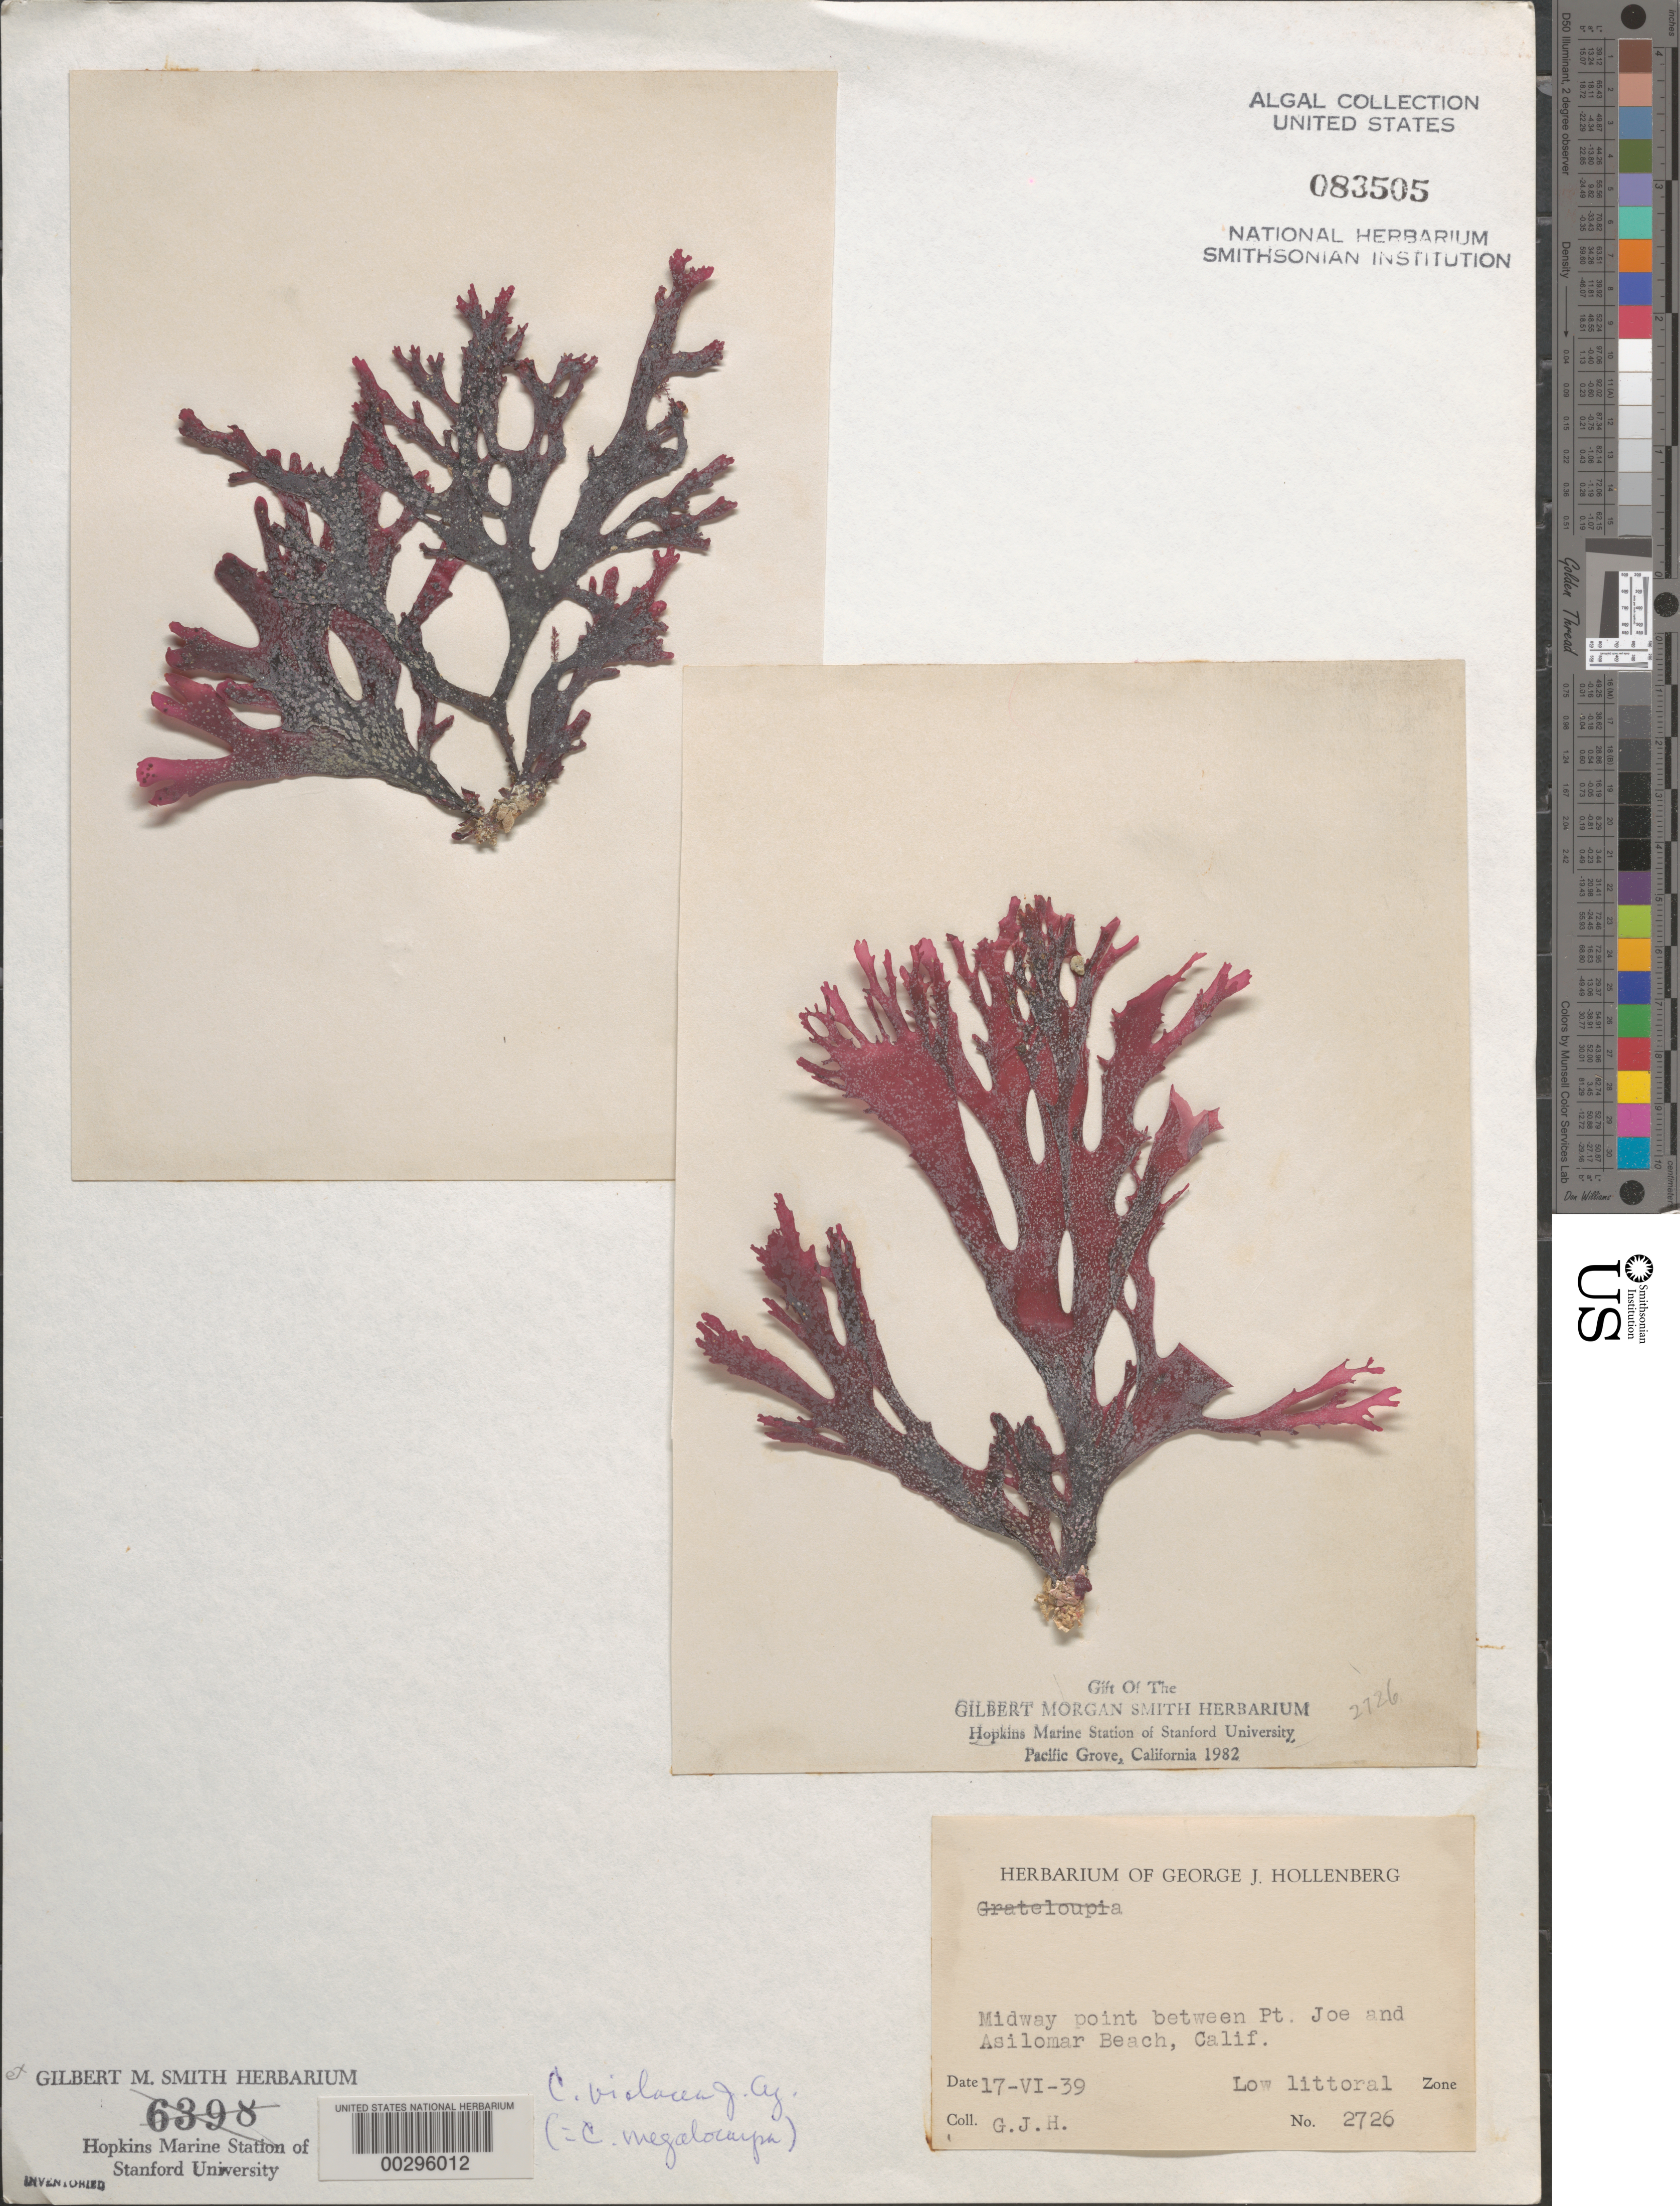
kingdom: Plantae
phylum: Rhodophyta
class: Florideophyceae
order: Gigartinales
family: Kallymeniaceae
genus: Callophyllis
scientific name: Callophyllis violacea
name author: J. Agardh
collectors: G. Hollenberg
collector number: GJH 2726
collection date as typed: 17 Jun 1939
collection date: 1939-06-17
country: United States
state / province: California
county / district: Monterey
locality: Midway point between Point Joe and Asilomar Beach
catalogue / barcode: US 83505